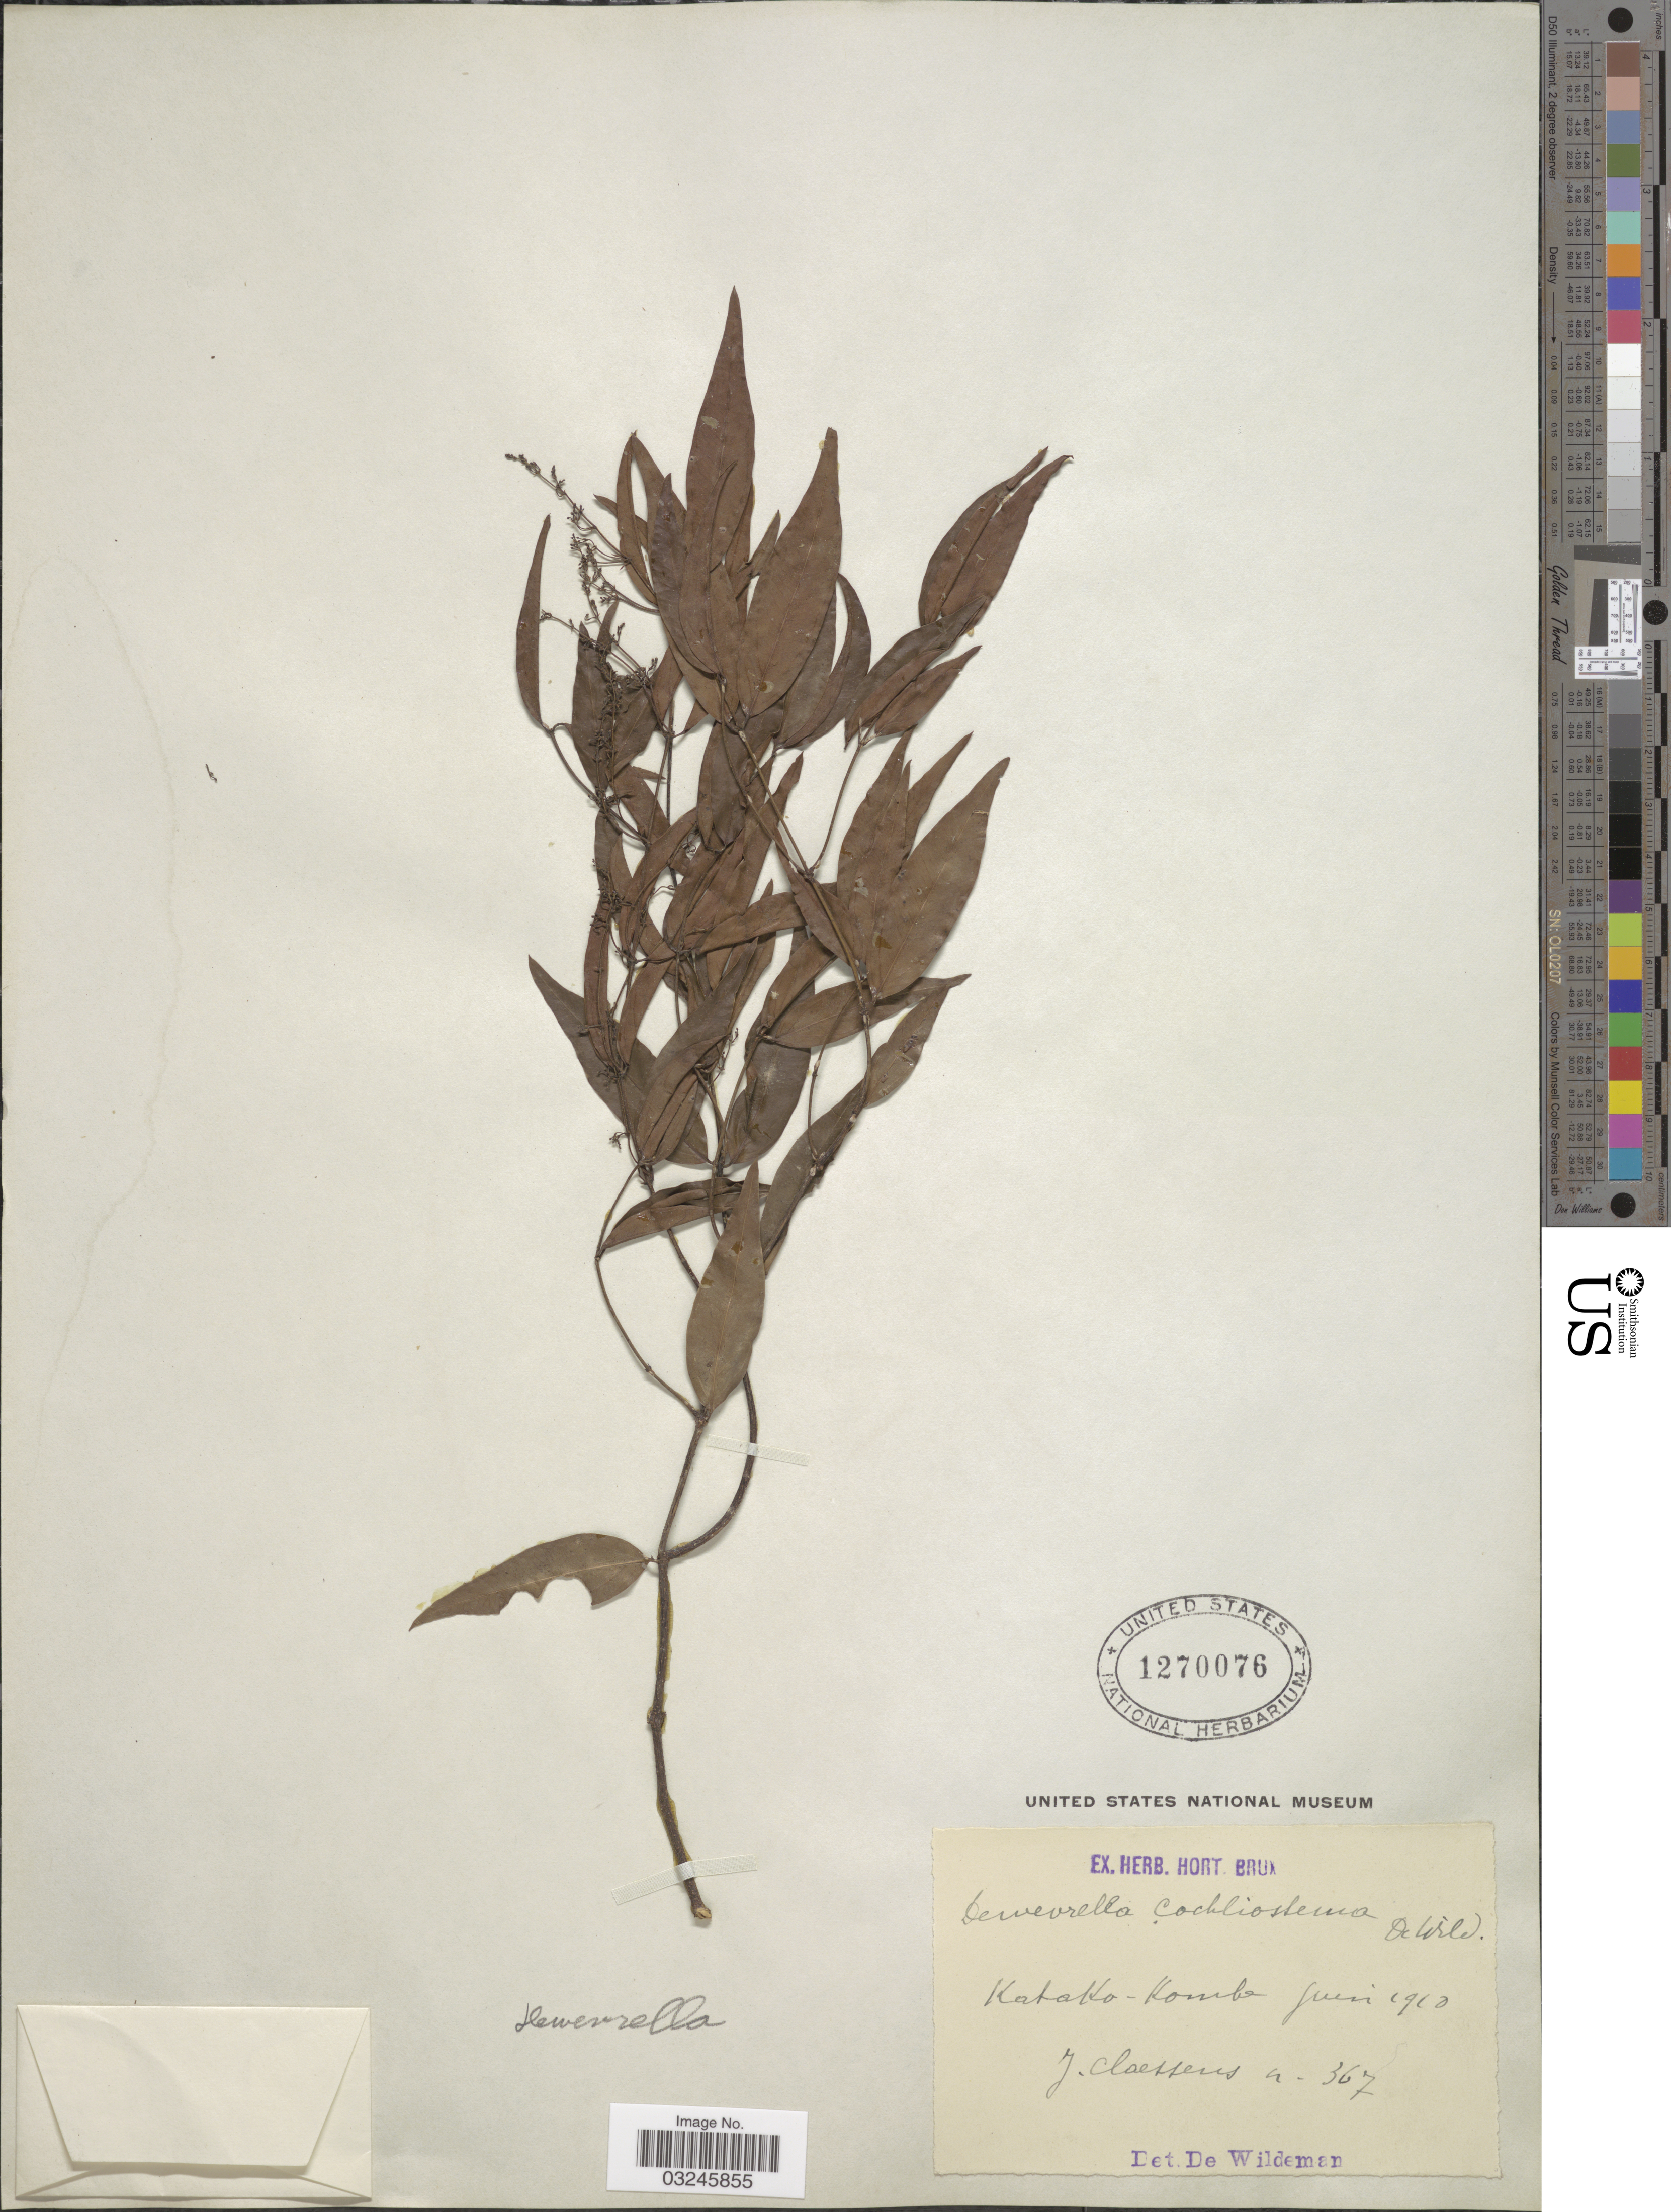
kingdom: Plantae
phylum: Tracheophyta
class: Magnoliopsida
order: Gentianales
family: Apocynaceae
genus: Dewevrella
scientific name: Dewevrella cochliostema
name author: De Wild.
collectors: J. Claessens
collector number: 367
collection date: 1910-06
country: Congo, Democratic Republic of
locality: Katako-Kombe.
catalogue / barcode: US 1270076